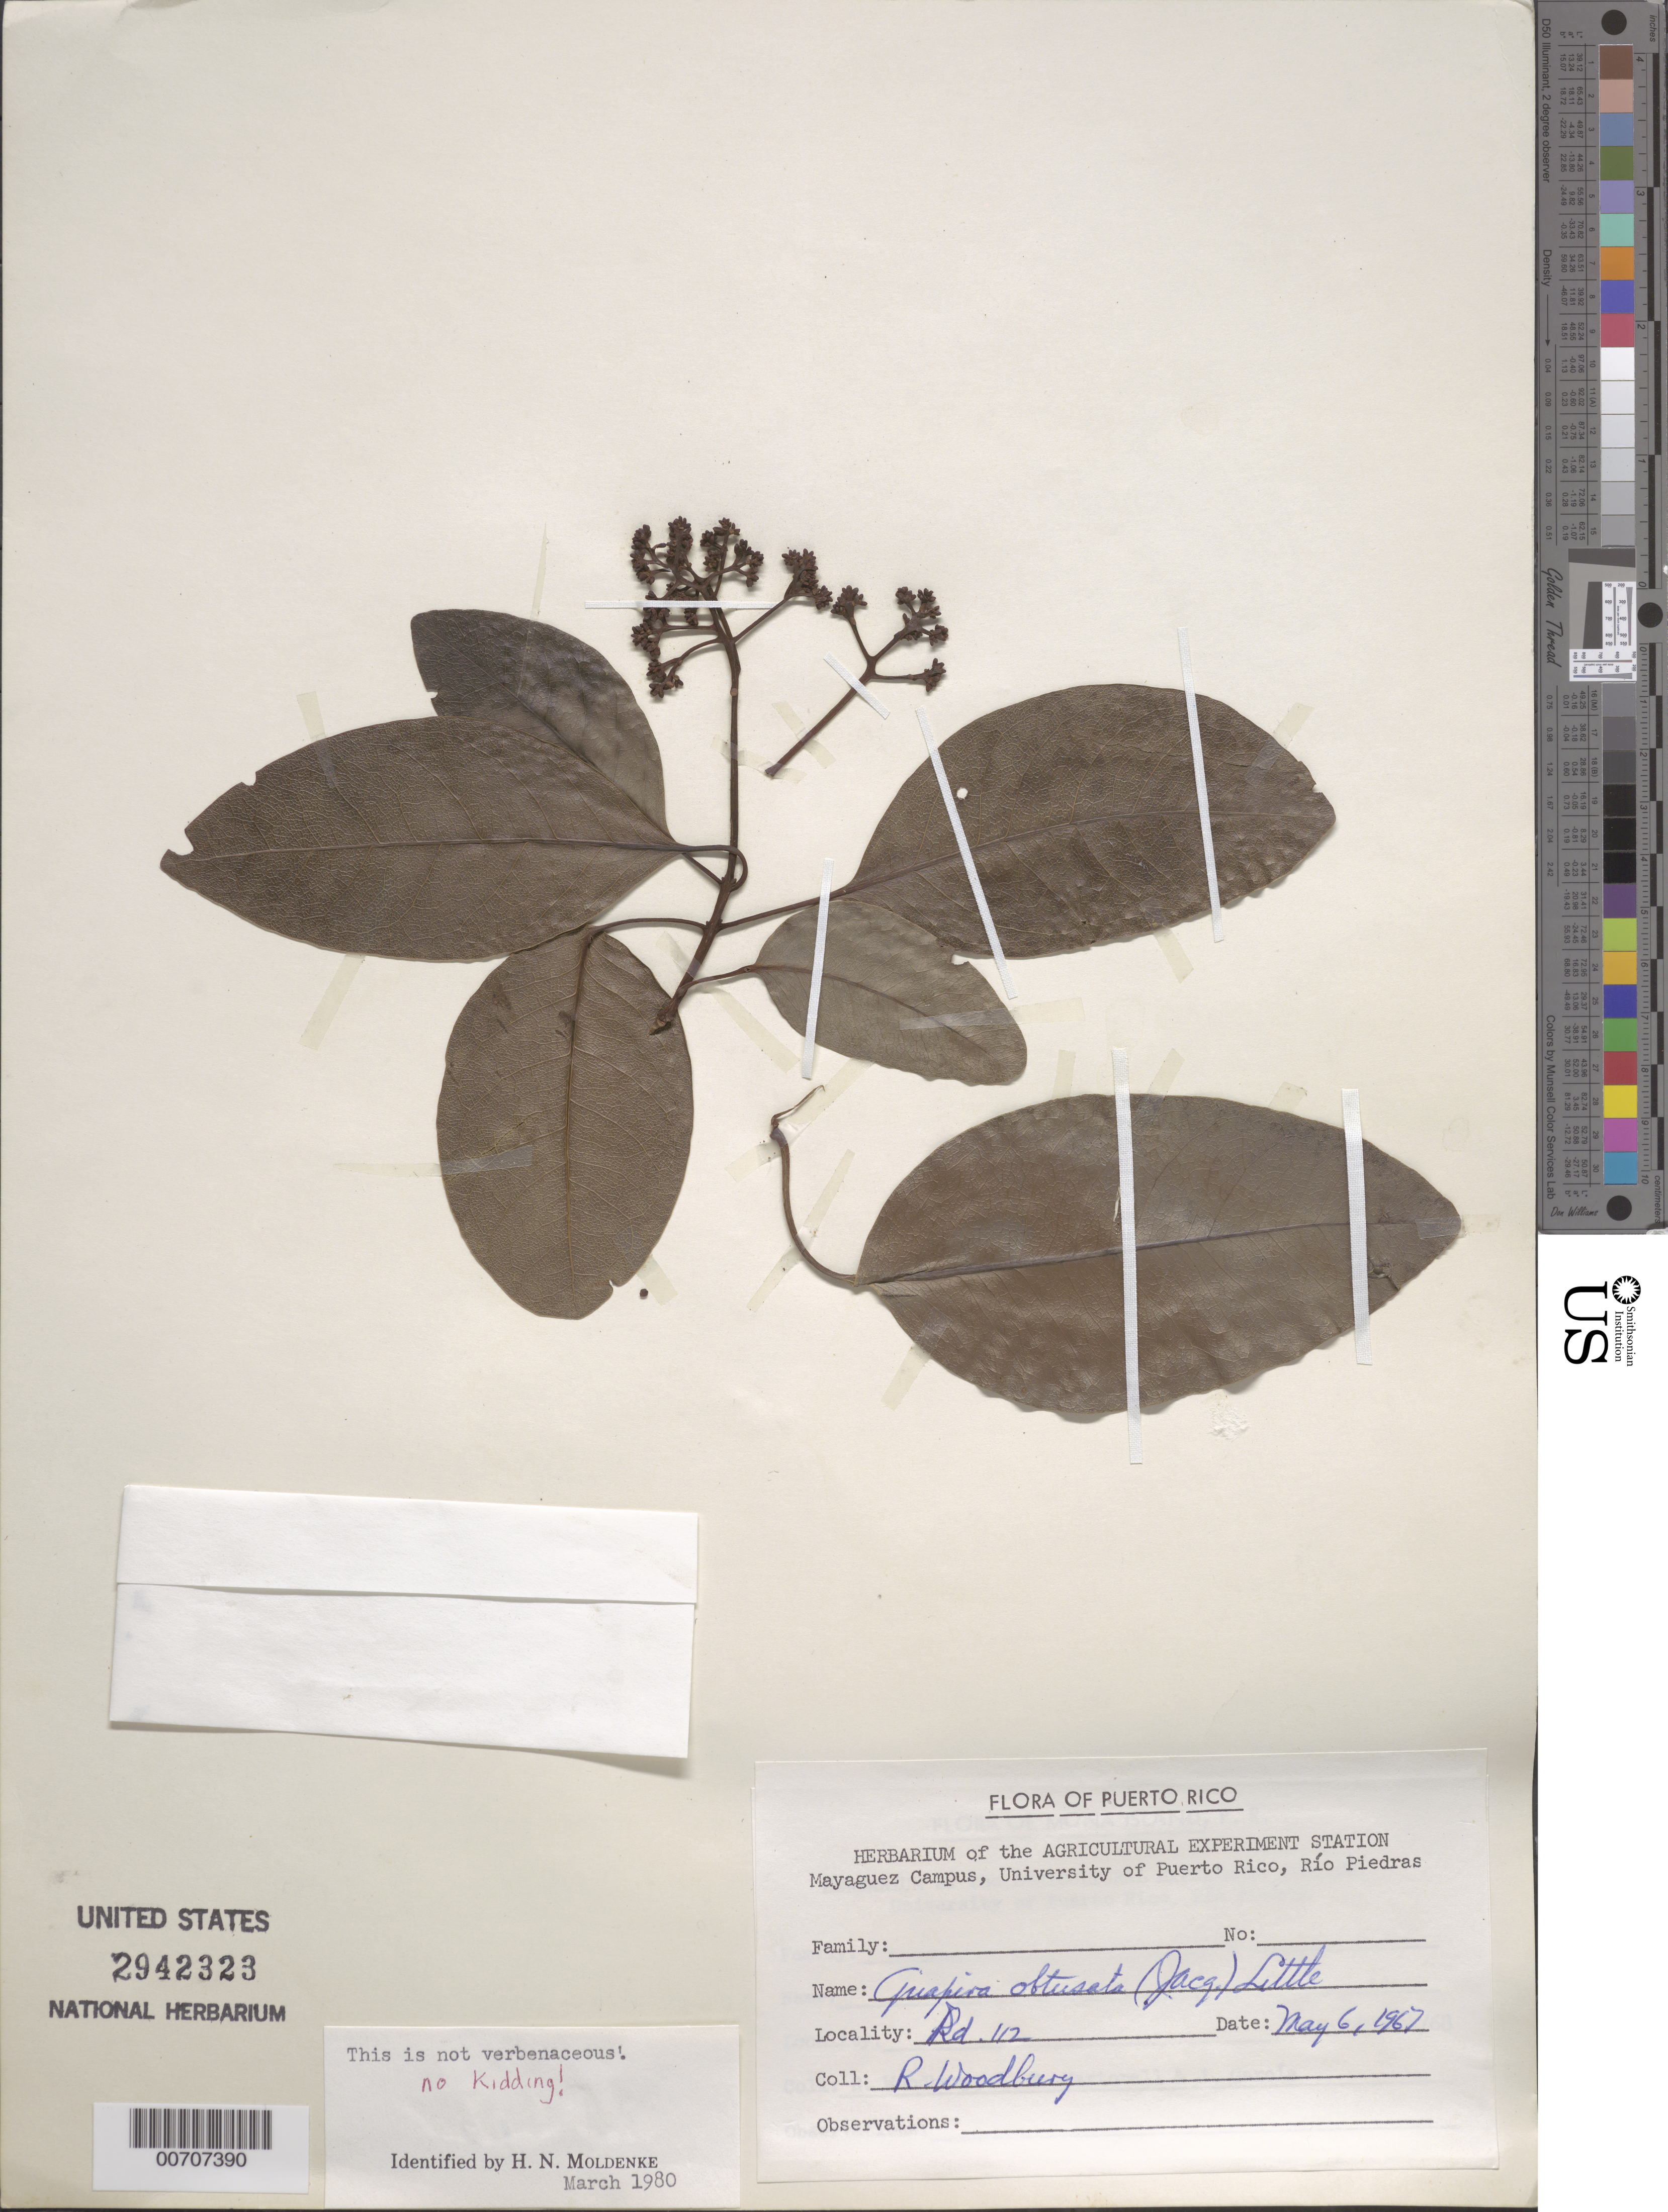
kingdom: Plantae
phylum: Tracheophyta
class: Magnoliopsida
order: Caryophyllales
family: Nyctaginaceae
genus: Guapira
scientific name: Guapira obtusata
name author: (Jacq.) Little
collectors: R. O. Woodbury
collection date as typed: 06 May 1967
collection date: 1967-05-06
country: Puerto Rico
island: Greater Antilles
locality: Road 112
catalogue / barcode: US 2942323